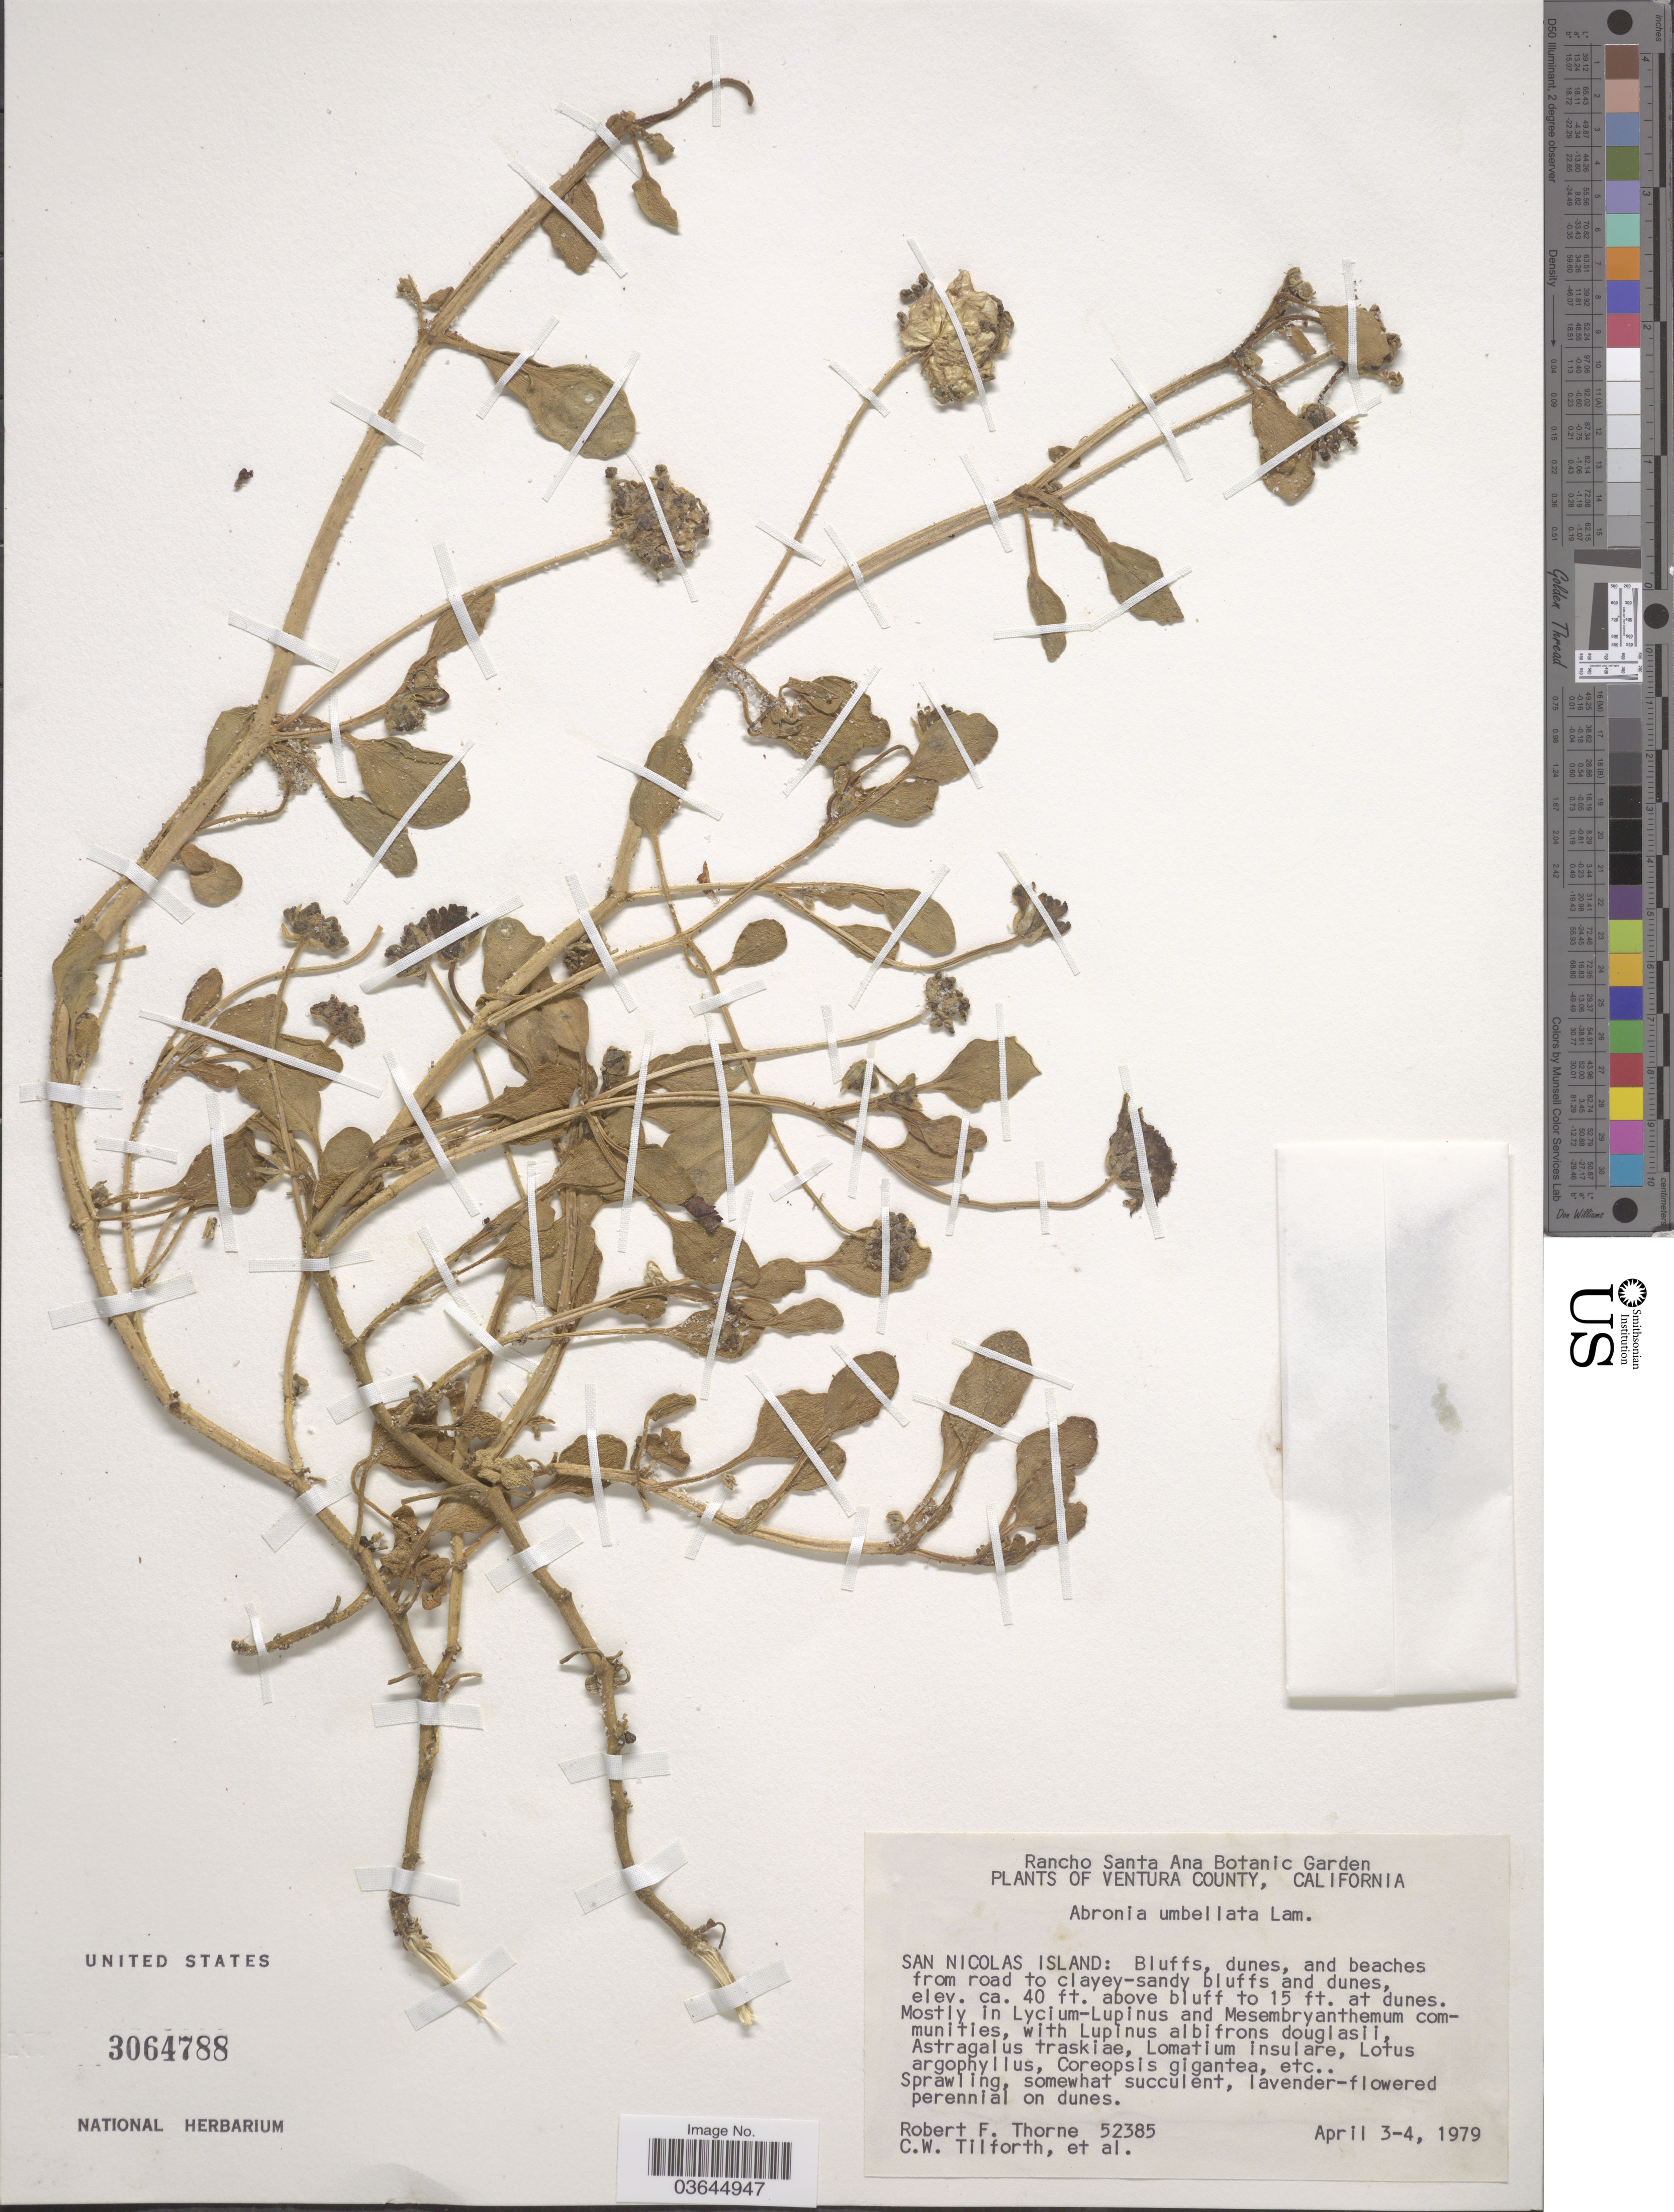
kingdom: Plantae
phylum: Tracheophyta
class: Magnoliopsida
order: Caryophyllales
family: Nyctaginaceae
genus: Abronia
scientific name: Abronia umbellata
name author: Lam.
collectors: R. F. Thorne, C. Tilforth & et al.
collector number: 52385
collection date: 1979-04-03/1979-04-04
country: United States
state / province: California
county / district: Ventura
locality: Ventura County. San Nicolas Island: Bluffs, dunes, and beaches from road to clayey-sandy bluffs and dunes.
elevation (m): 12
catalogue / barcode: US 3064788